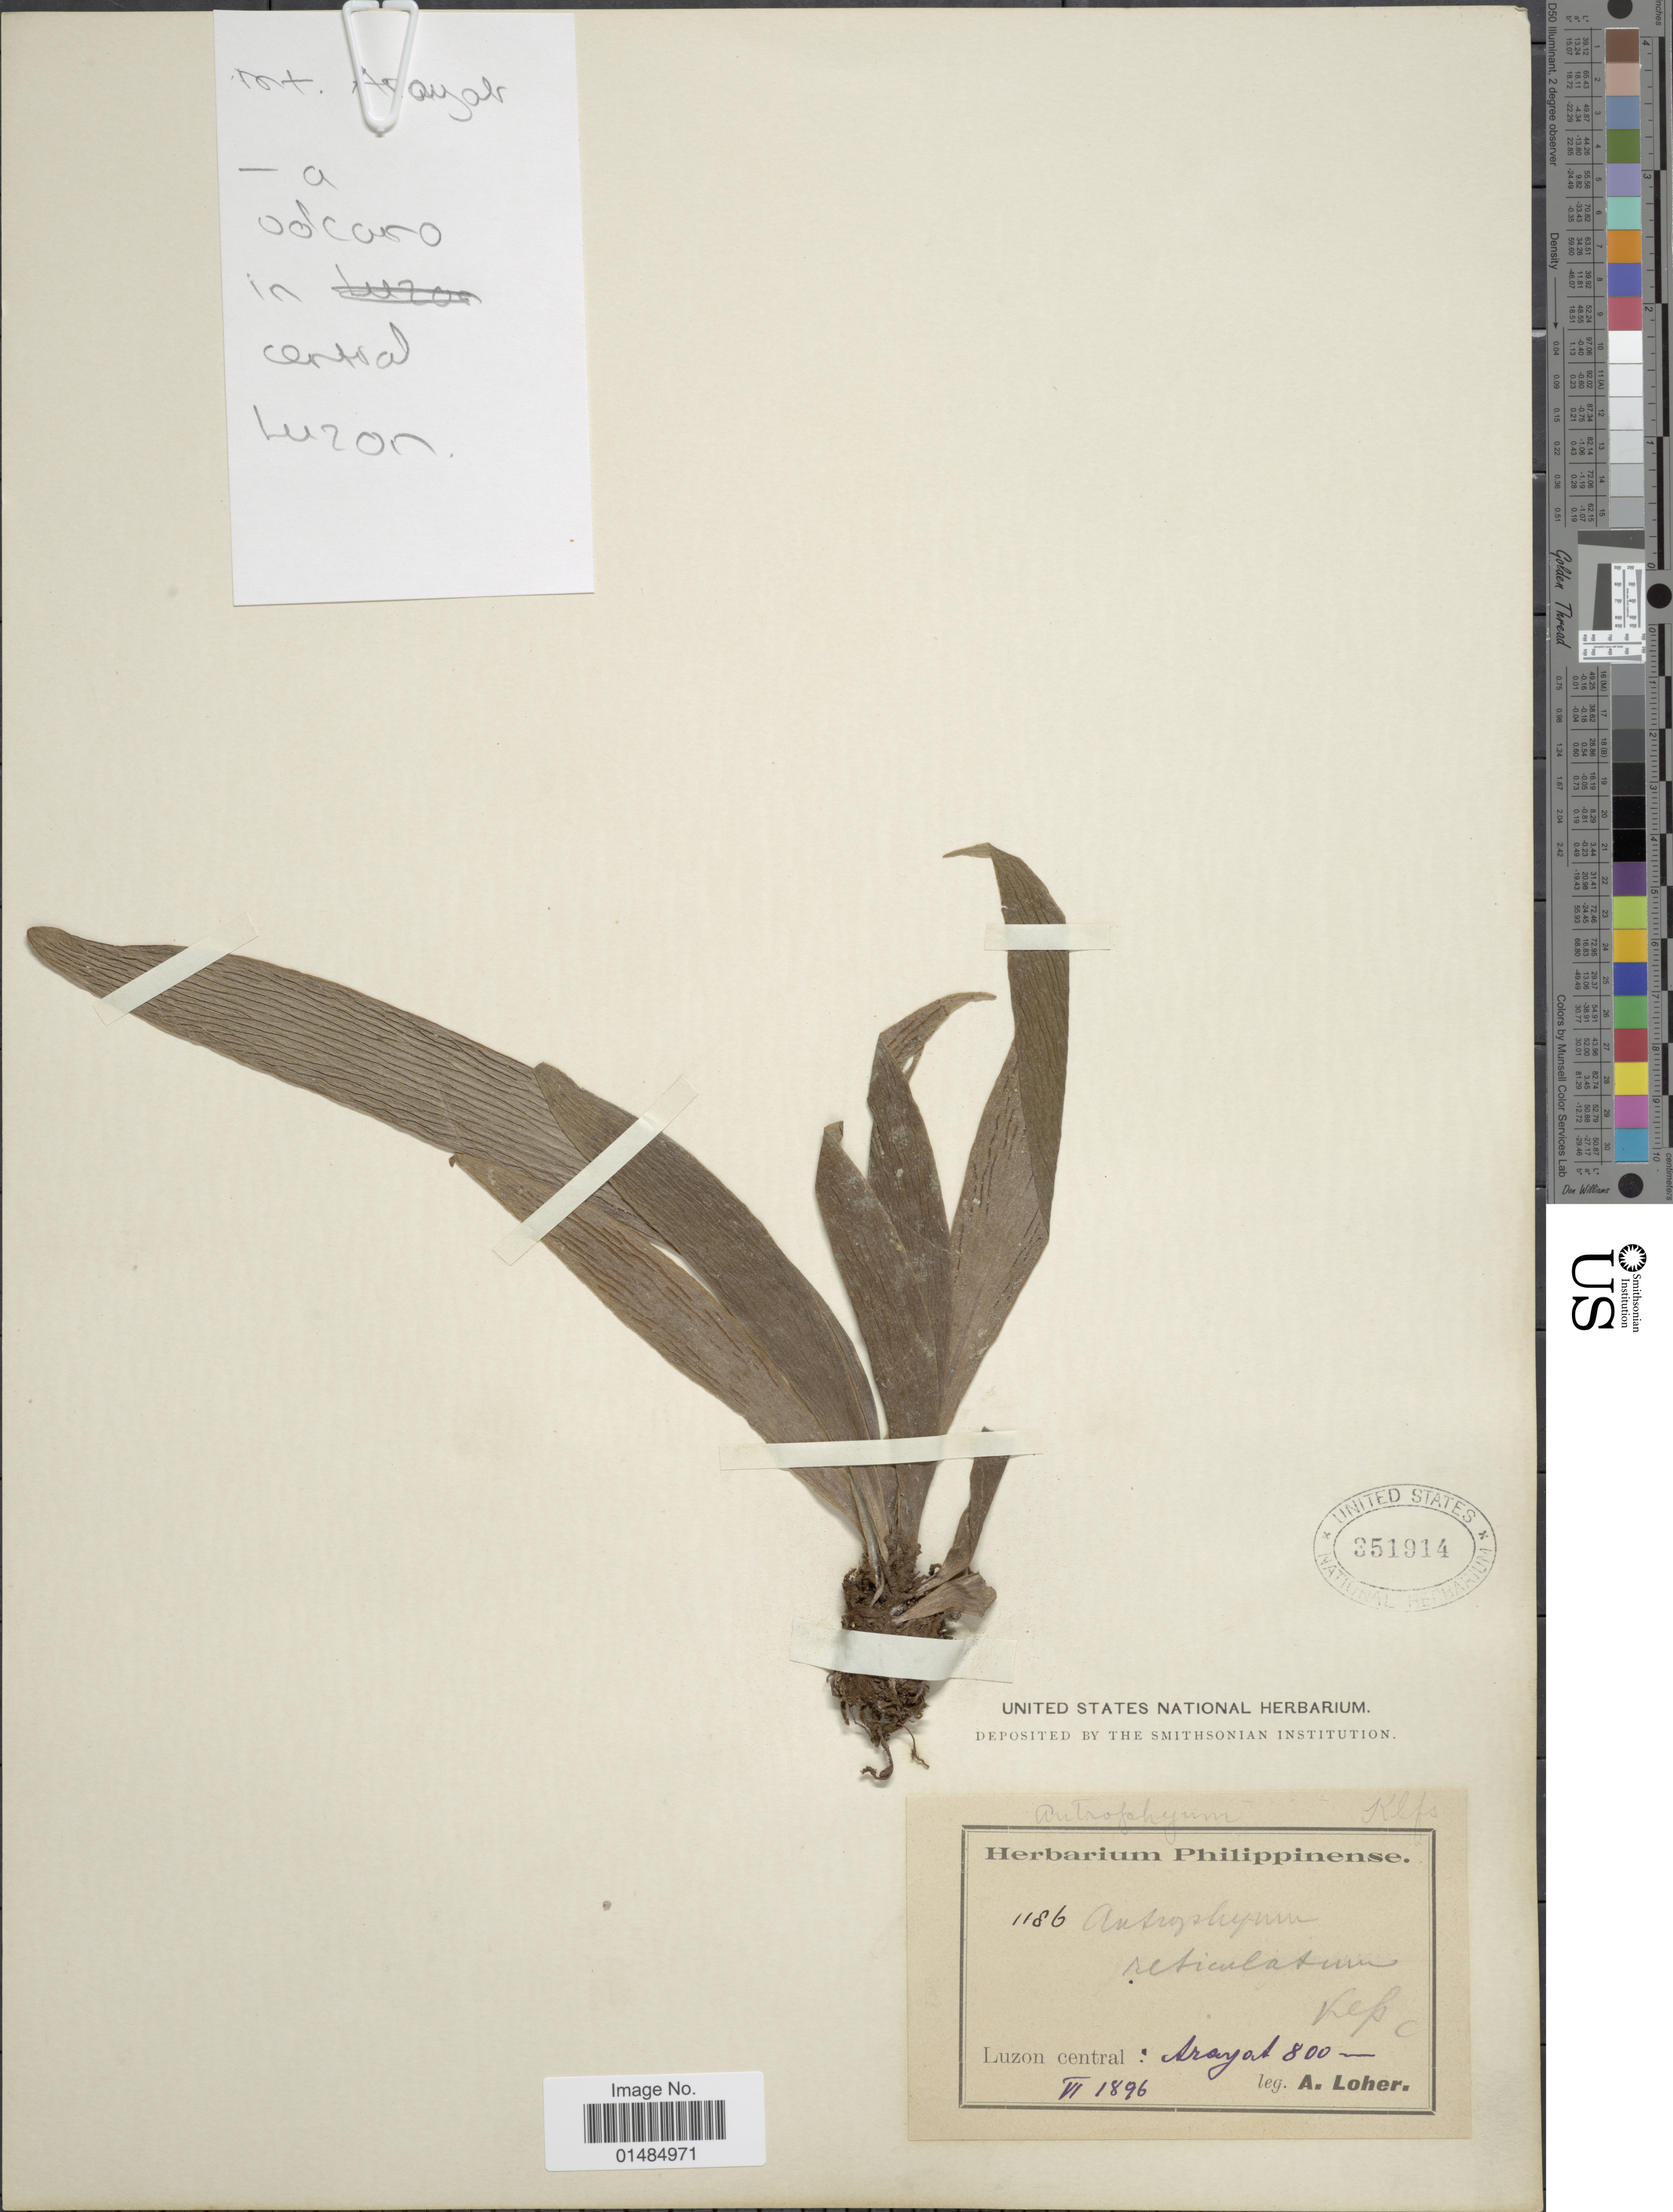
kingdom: Plantae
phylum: Tracheophyta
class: Polypodiopsida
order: Polypodiales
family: Pteridaceae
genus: Antrophyum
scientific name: Antrophyum reticulatum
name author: (G. Forst.) Kaulf.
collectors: A. Loher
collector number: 1186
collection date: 1896-06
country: Philippines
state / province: Central Luzon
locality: Arayat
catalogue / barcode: US 351914